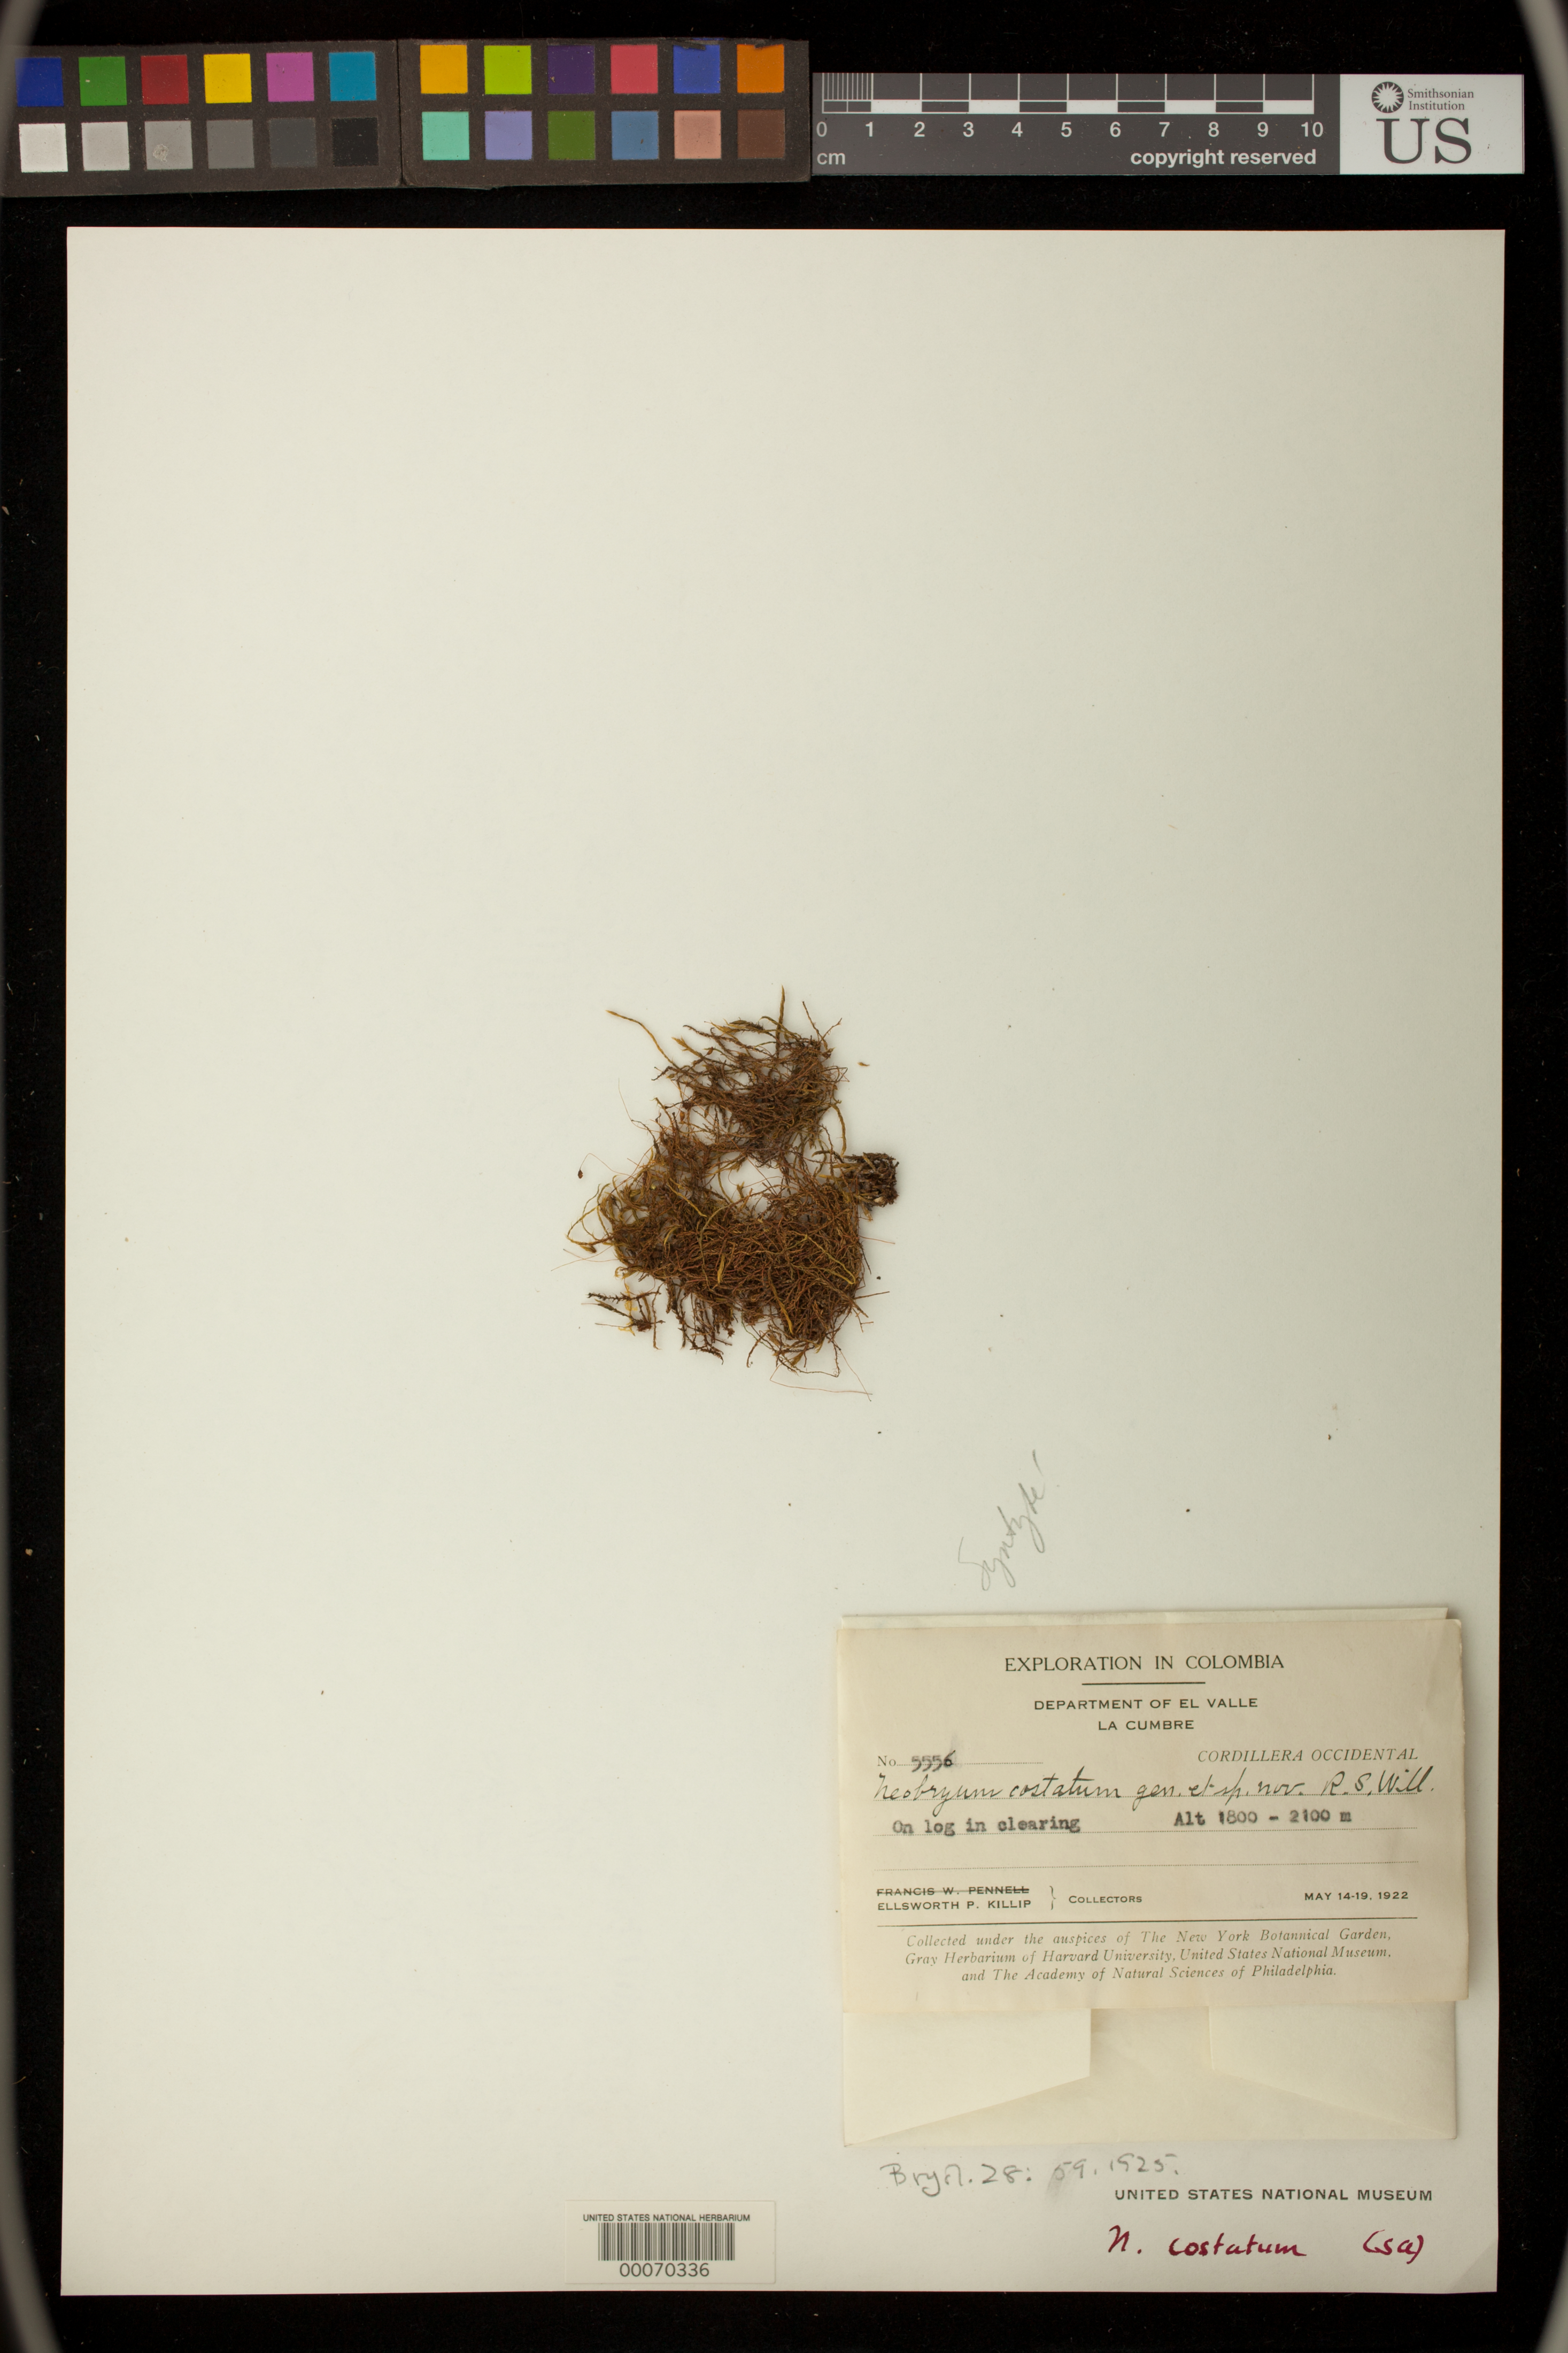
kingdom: Plantae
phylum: Bryophyta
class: Bryopsida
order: Bryales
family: Bryaceae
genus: Neobryum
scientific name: Neobryum costatum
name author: R.S. Williams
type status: Syntype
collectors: E. P. Killip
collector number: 5556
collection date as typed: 14 May 1922 to 19 May 1922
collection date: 1922-05-14/1922-05-19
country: Colombia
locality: El Valle, La Cumbe.